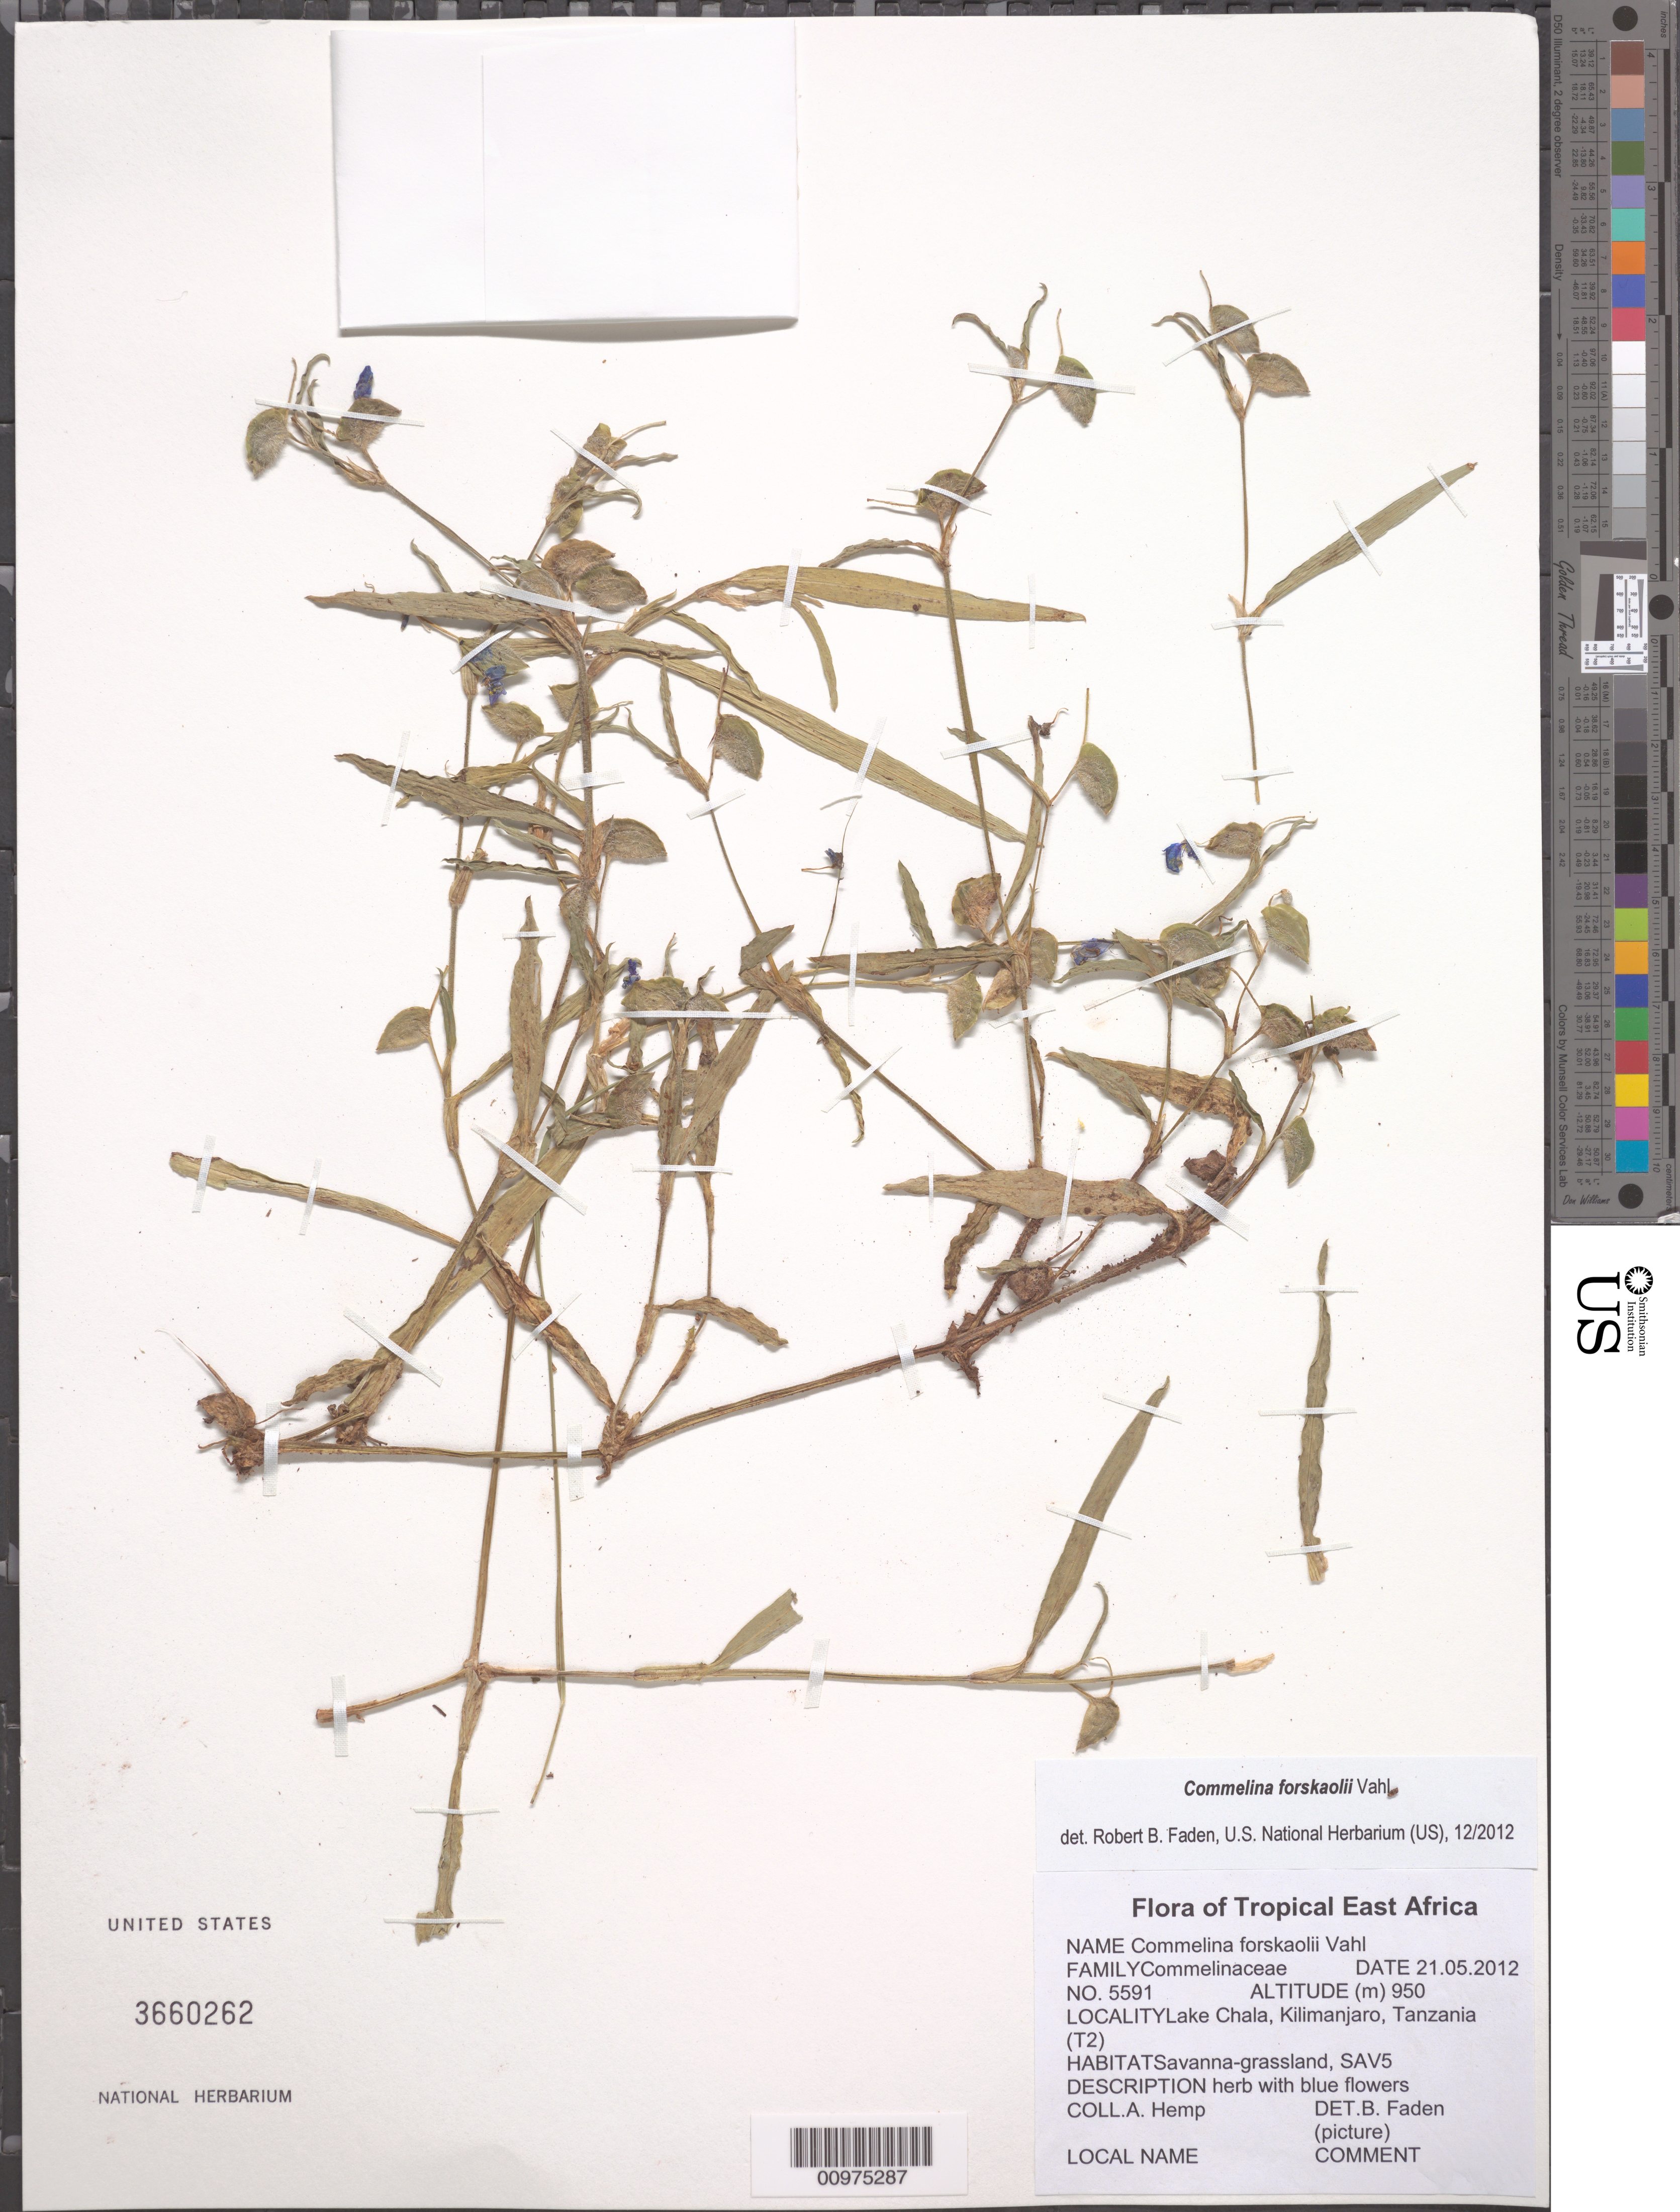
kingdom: Plantae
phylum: Tracheophyta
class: Liliopsida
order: Commelinales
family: Commelinaceae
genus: Commelina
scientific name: Commelina forskaolii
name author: Vahl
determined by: Faden, Robert B., (US), Smithsonian Institution - National Museum of Natural History (UNITED STATES)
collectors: A. Hemp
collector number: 5591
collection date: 2012-05-21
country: Tanzania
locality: T2; Lake Chala, Kilimanjaro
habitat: Savanna-grassland, SAQV5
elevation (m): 950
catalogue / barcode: US 3660262